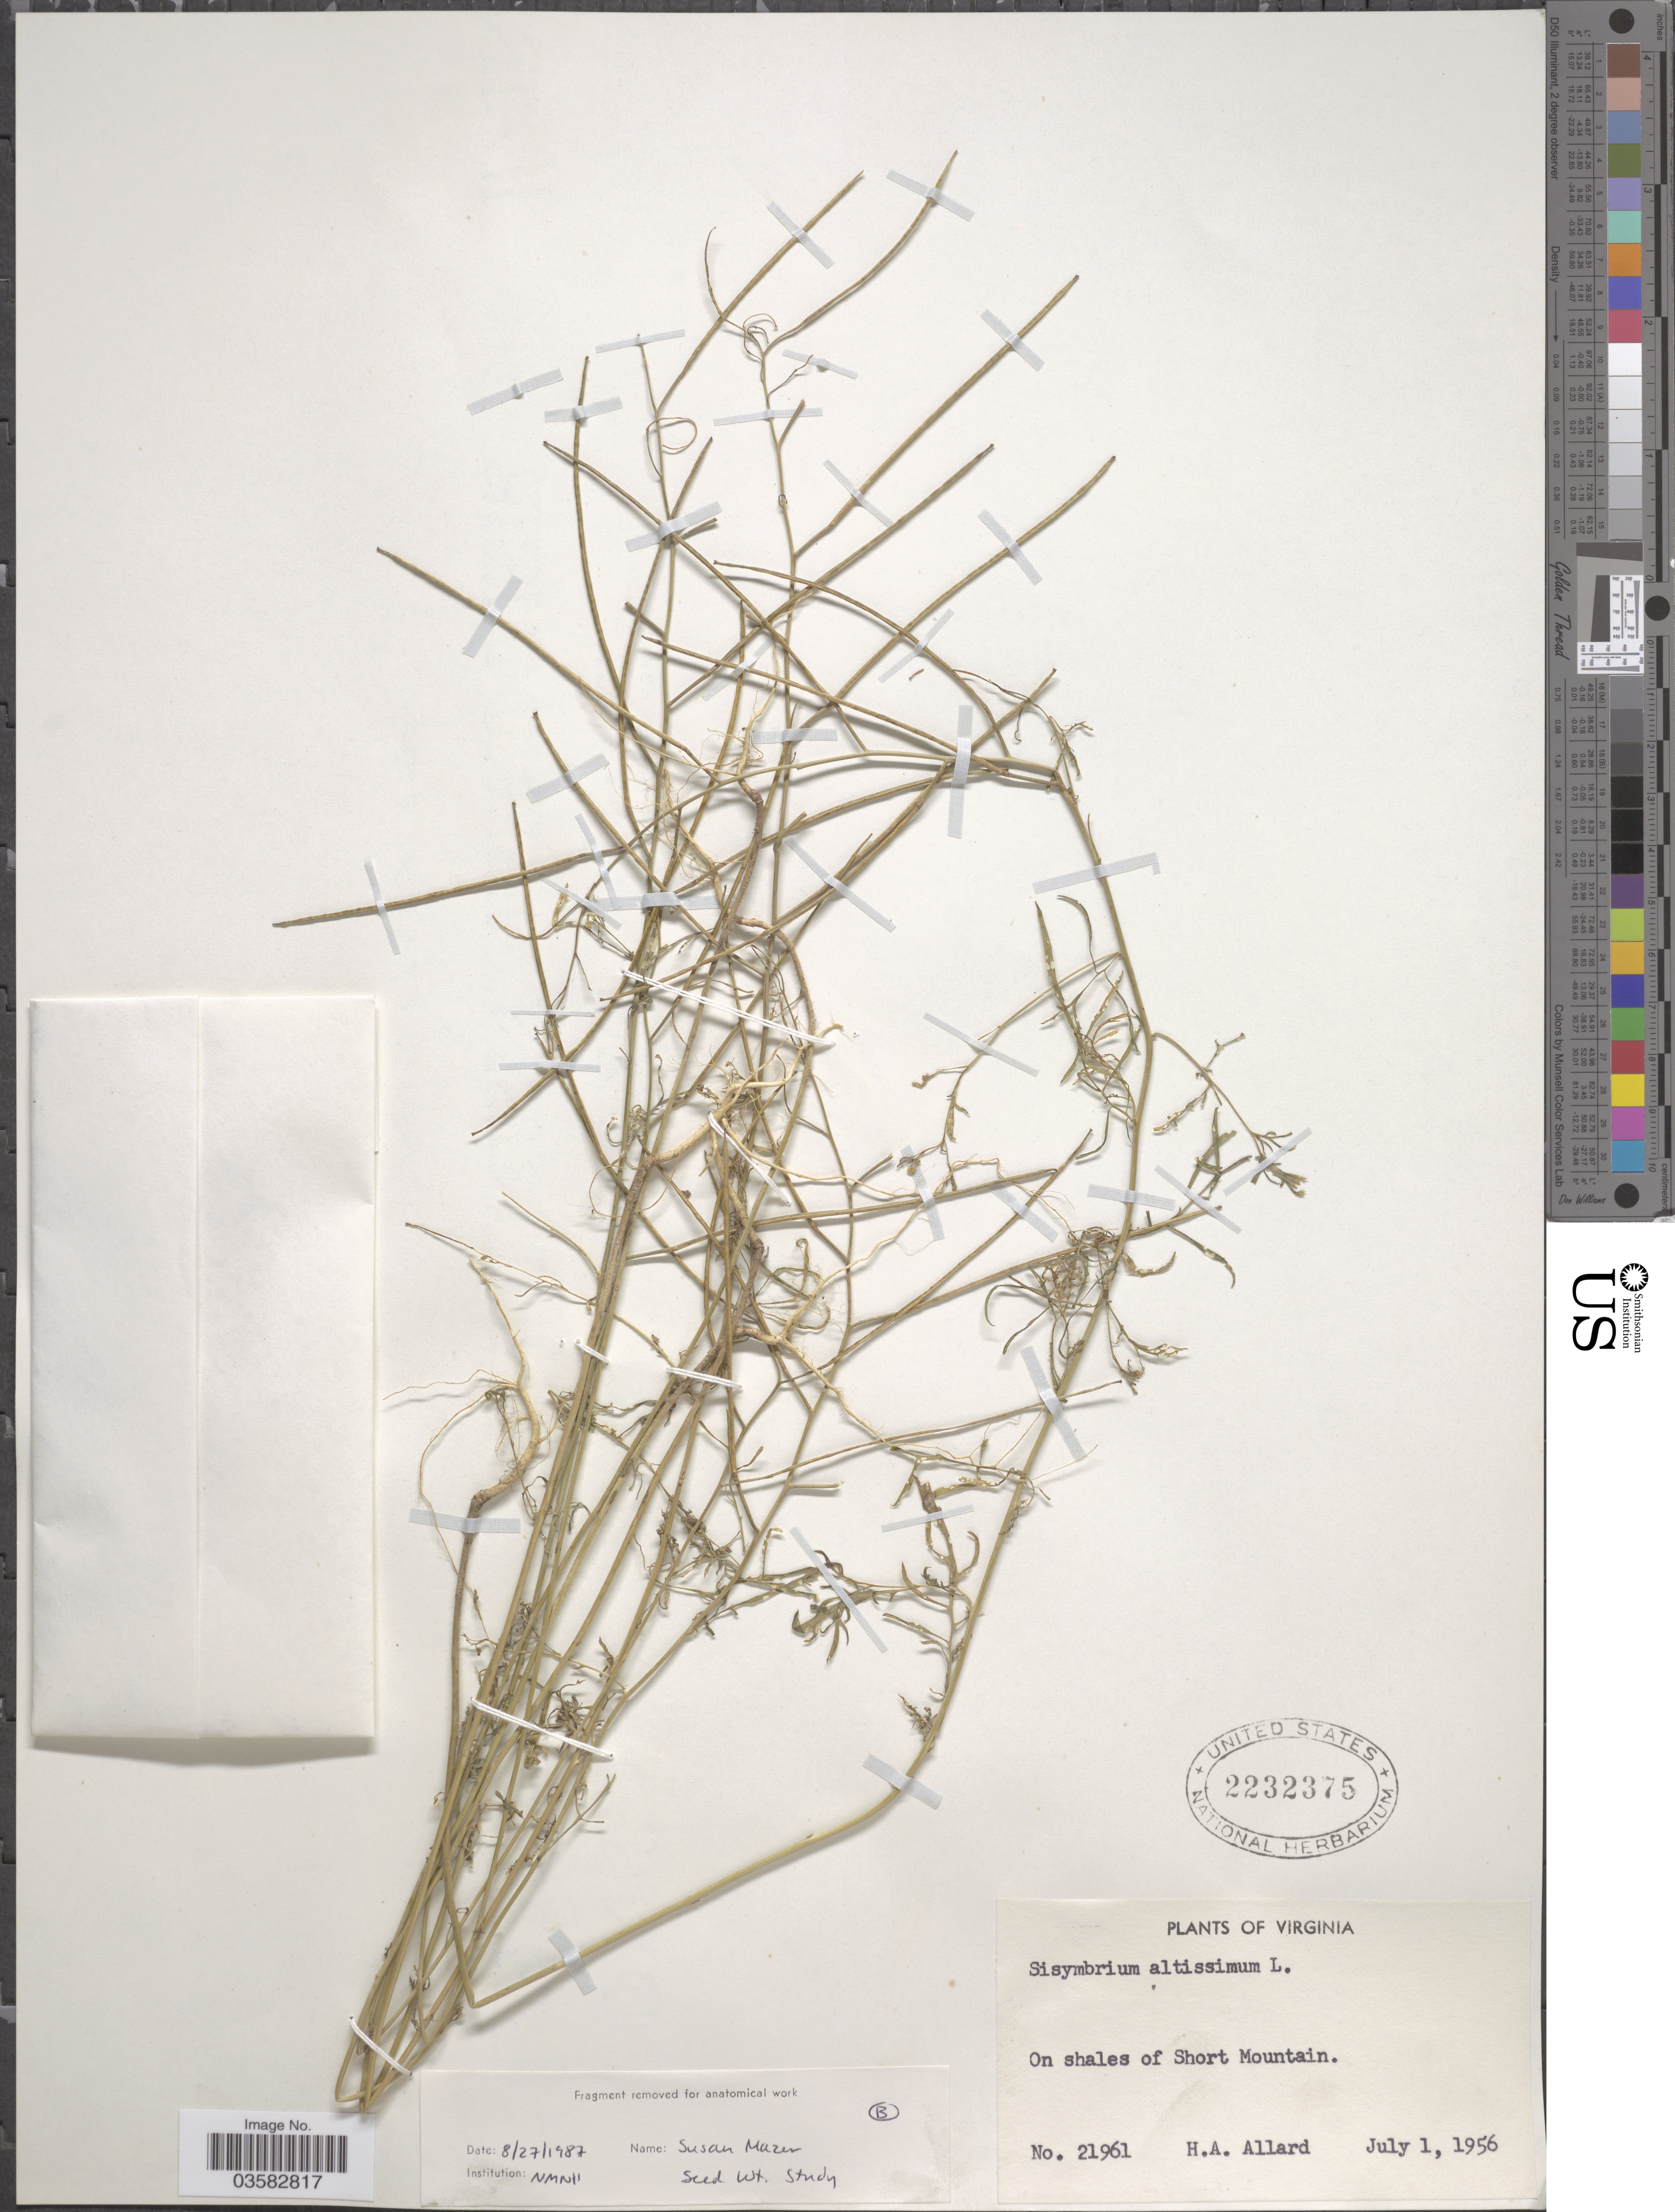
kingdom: Plantae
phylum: Tracheophyta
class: Magnoliopsida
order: Brassicales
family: Brassicaceae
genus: Sisymbrium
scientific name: Sisymbrium altissimum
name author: L.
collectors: H. A. Allard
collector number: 21961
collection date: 1956-07-01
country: United States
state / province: Virginia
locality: On shales of Short Mountain.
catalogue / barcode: US 2232375